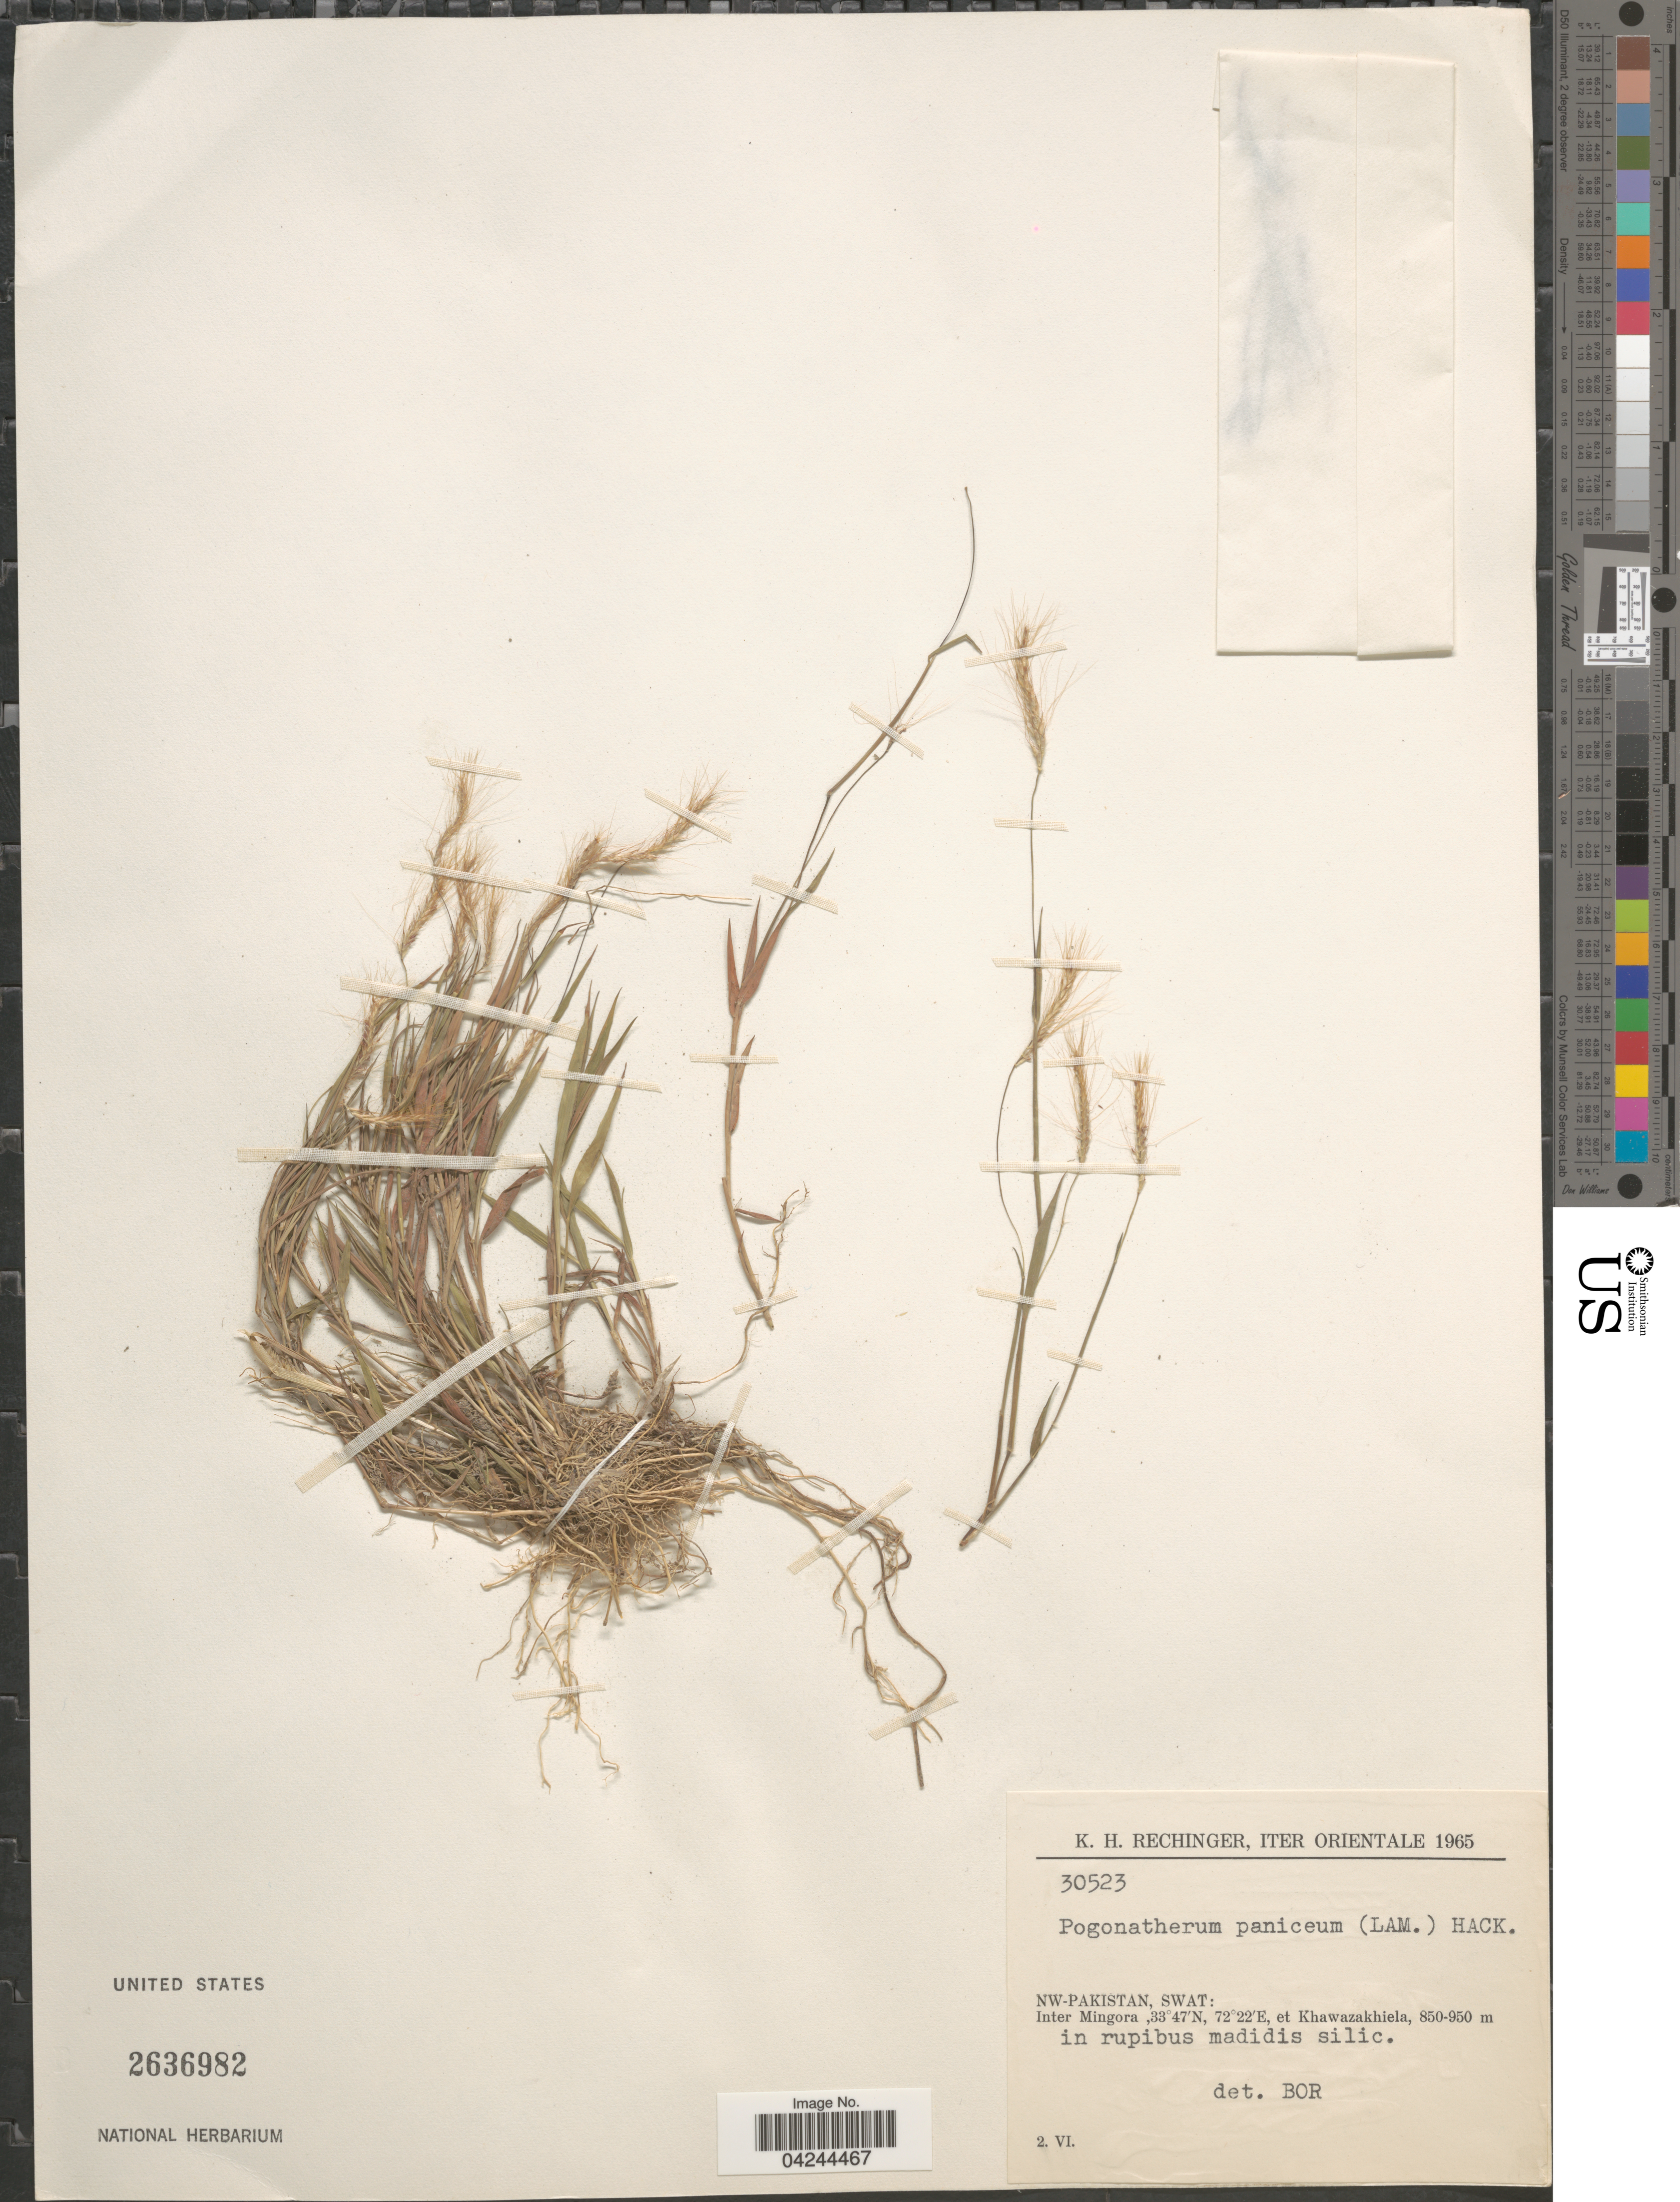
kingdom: Plantae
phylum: Tracheophyta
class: Liliopsida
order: Poales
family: Poaceae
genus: Pogonatherum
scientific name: Pogonatherum crinitum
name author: (Thunb.) Kunth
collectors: K. H. Rechinger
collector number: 30523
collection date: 1965-06-02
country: Pakistan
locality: Iter Orientale 1965. NW-Pakistan, Swat: Inter Mingora, et Khawazakhiela, in rupibus madidis silic.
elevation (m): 850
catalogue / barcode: US 2636982